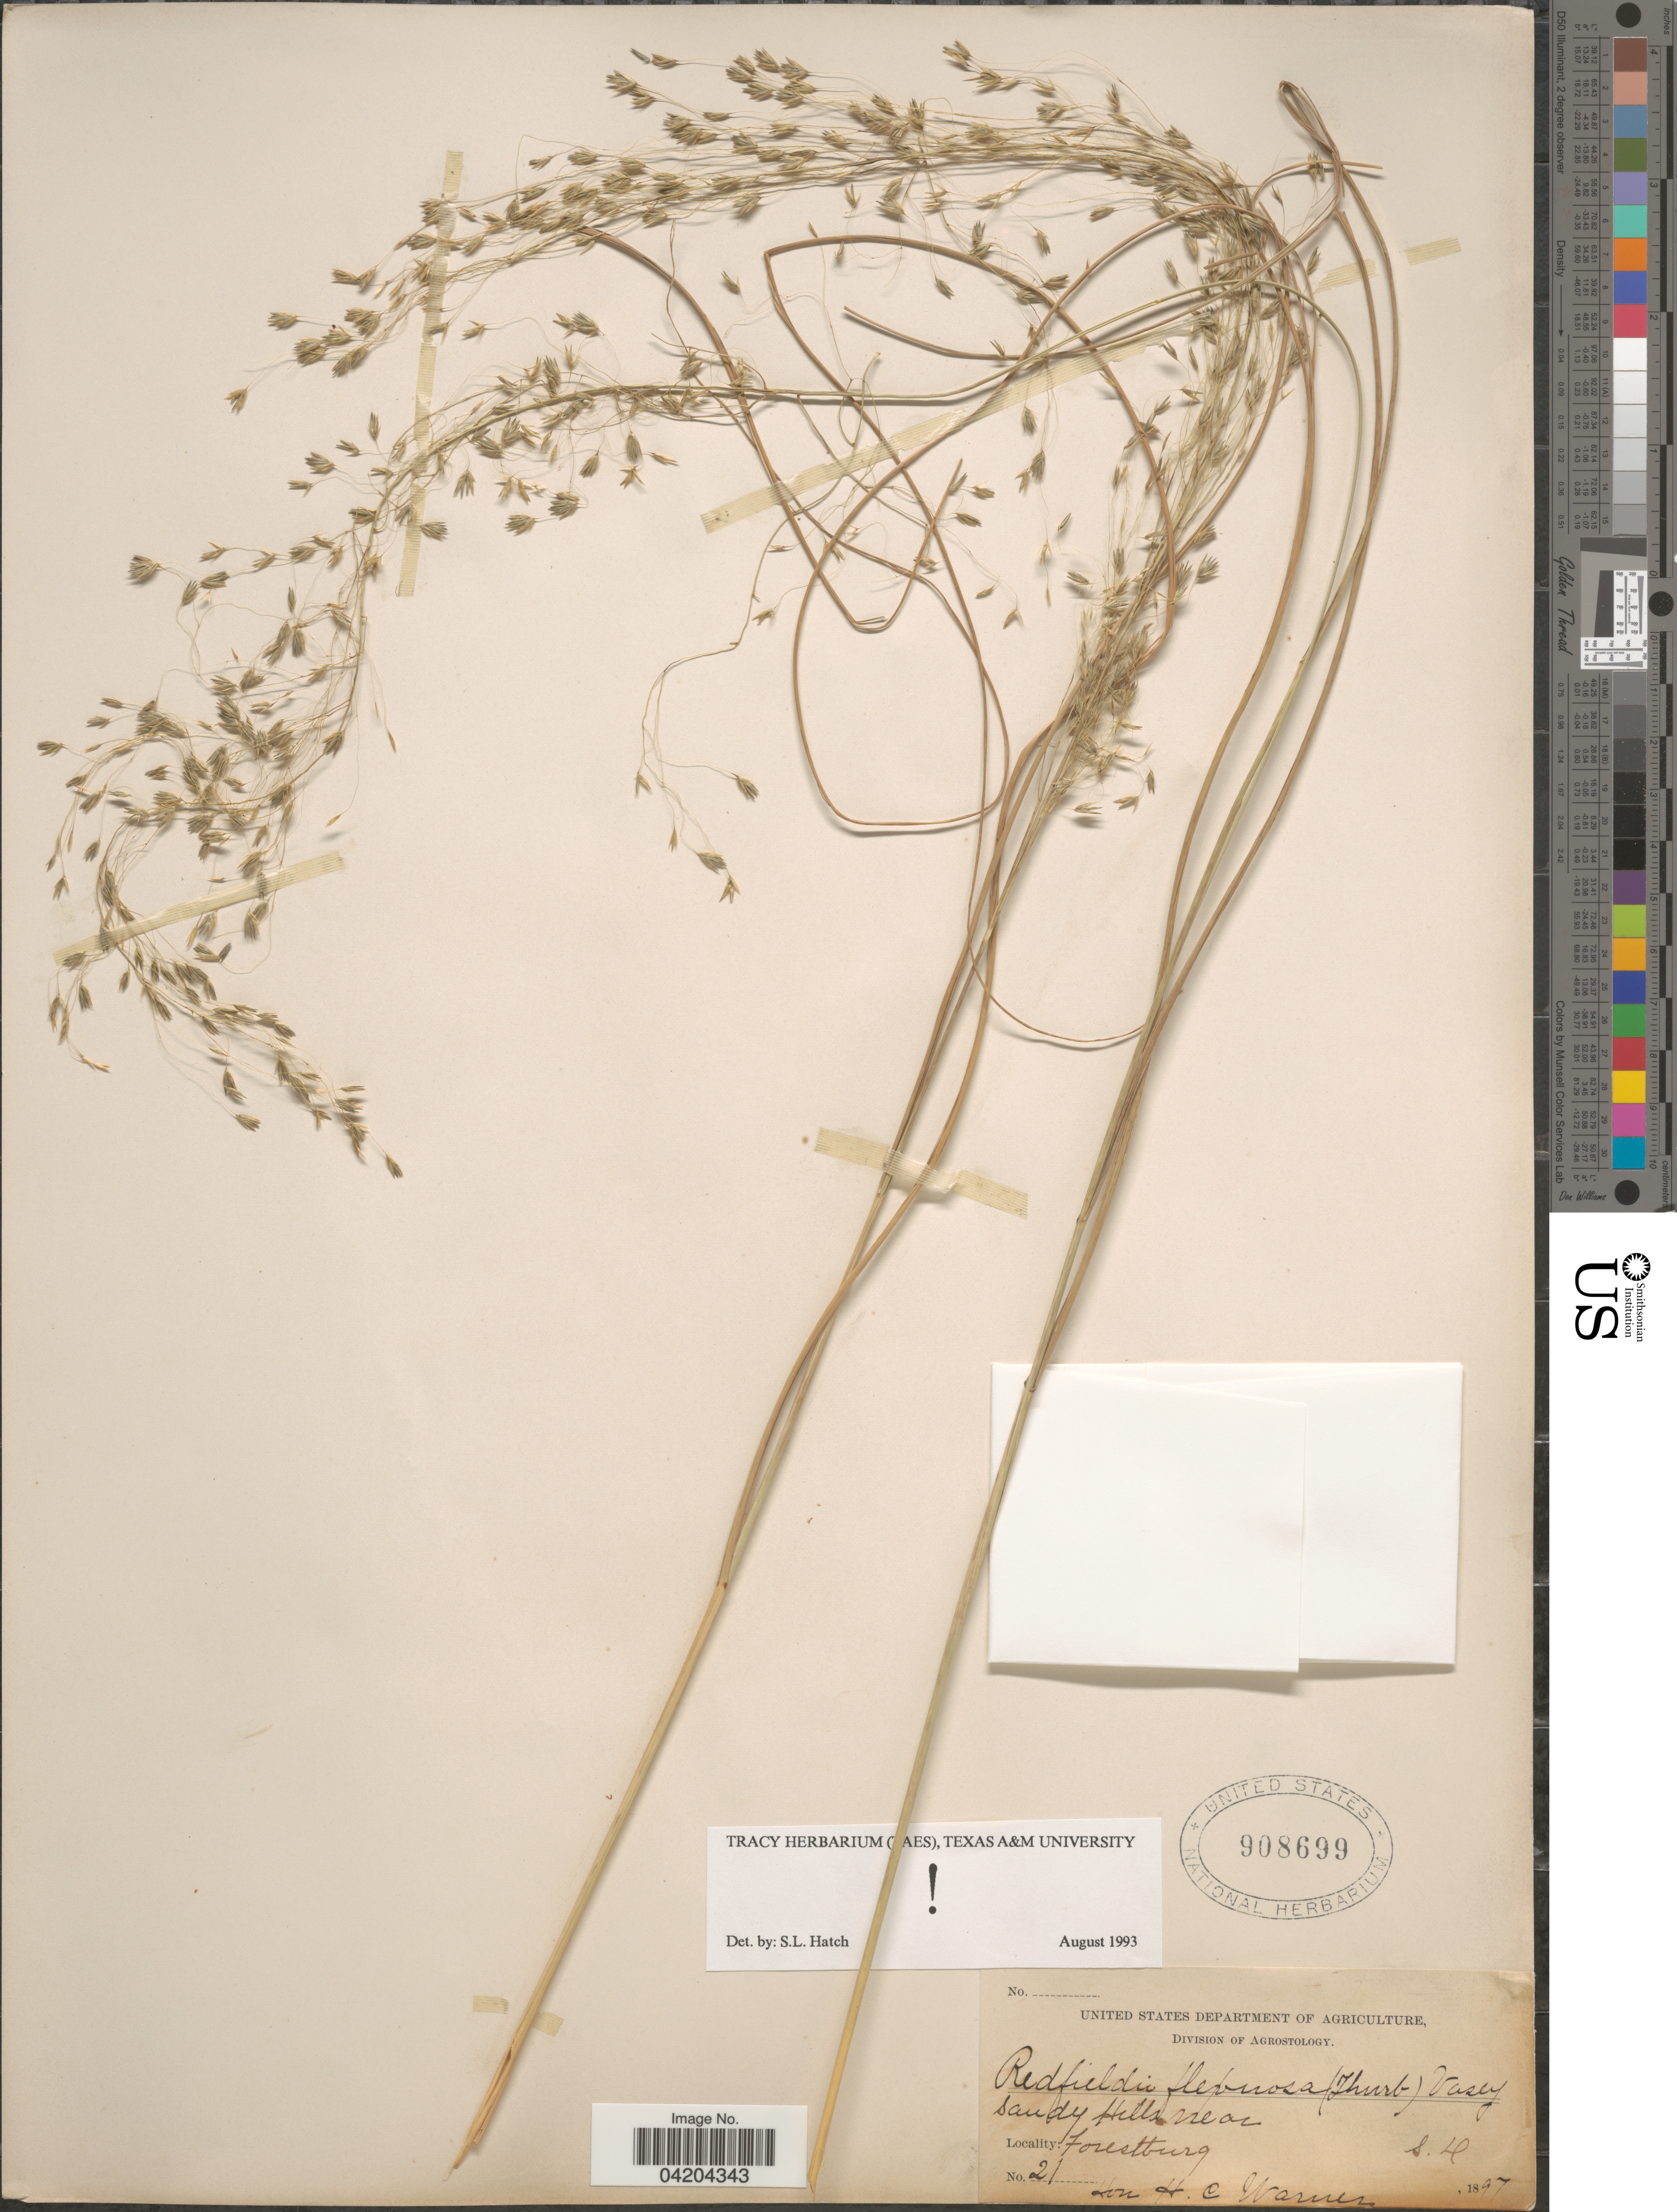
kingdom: Plantae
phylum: Tracheophyta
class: Liliopsida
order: Poales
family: Poaceae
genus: Muhlenbergia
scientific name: Muhlenbergia multiflora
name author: Columbus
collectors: H. Warner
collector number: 21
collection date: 1897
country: United States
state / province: South Dakota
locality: Sandy Hills near Forestburg.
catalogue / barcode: US 908699